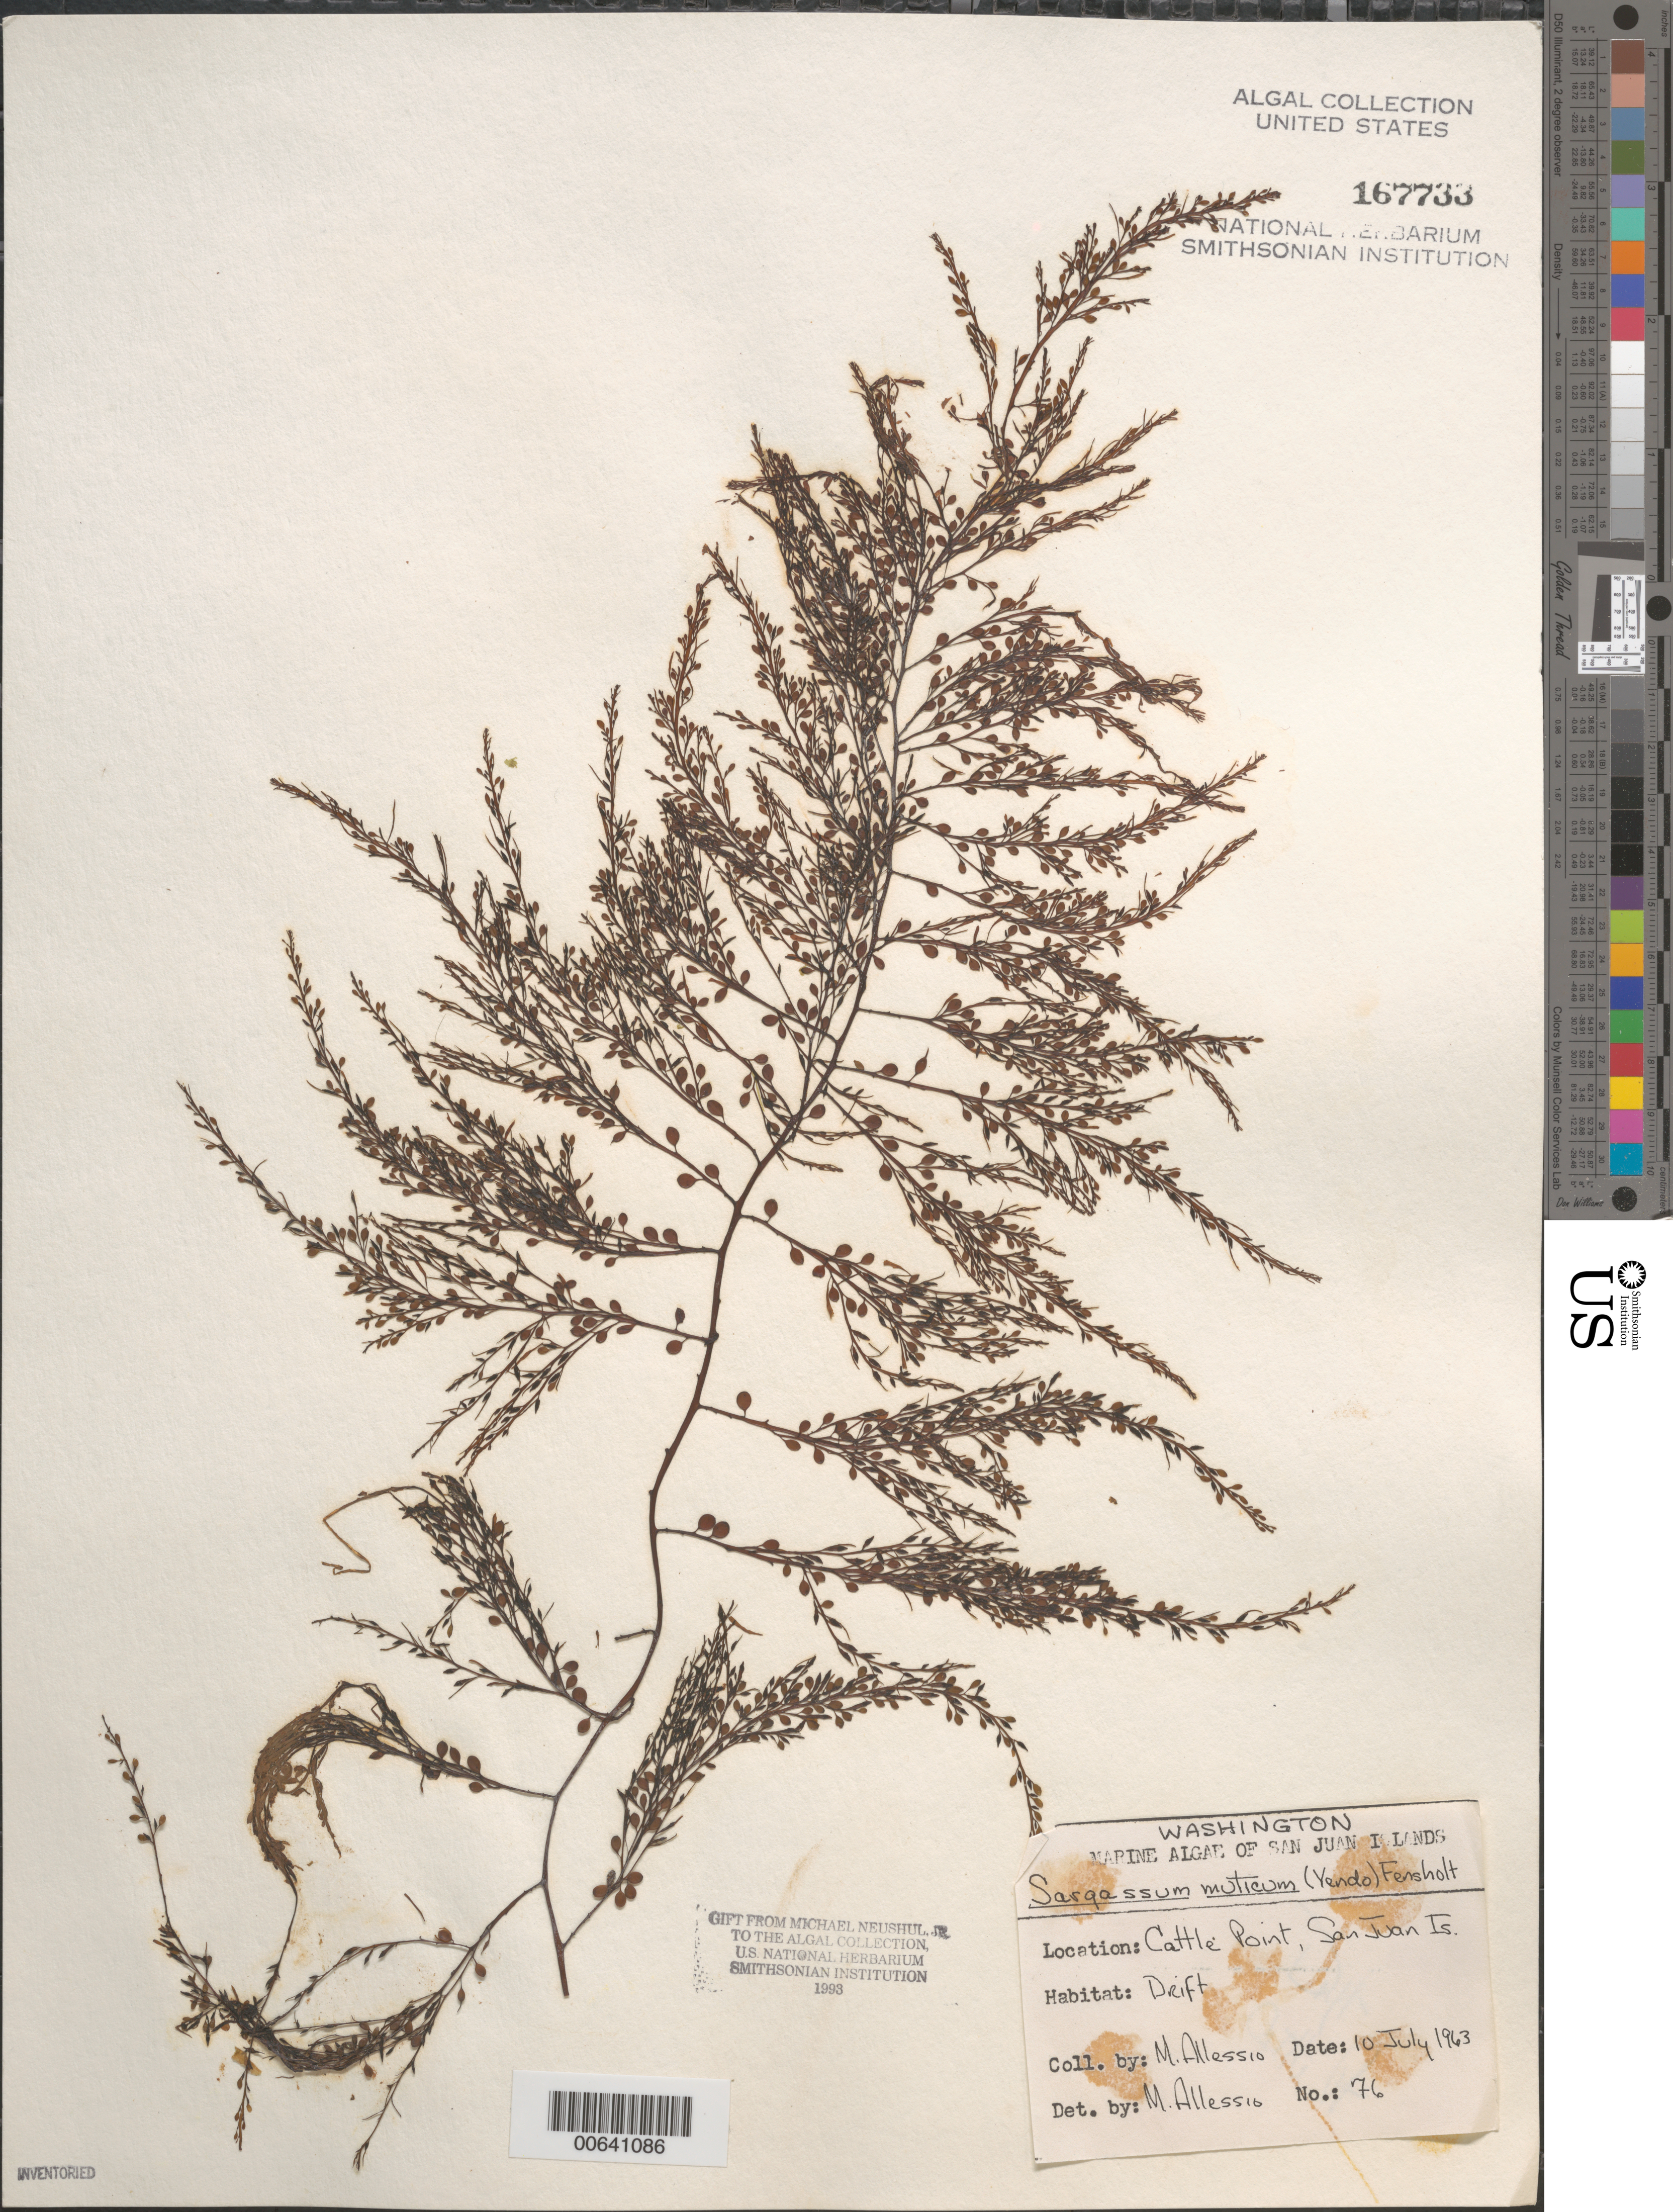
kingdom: Chromista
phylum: Ochrophyta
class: Phaeophyceae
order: Fucales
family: Sargassaceae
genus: Sargassum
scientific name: Sargassum muticum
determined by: Allessio, M.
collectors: M. Allessio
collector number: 76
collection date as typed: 10 Jul 1963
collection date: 1963-07-10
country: United States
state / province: Washington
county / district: San Juan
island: San Juan Island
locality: Cattle Point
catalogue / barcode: US 167733